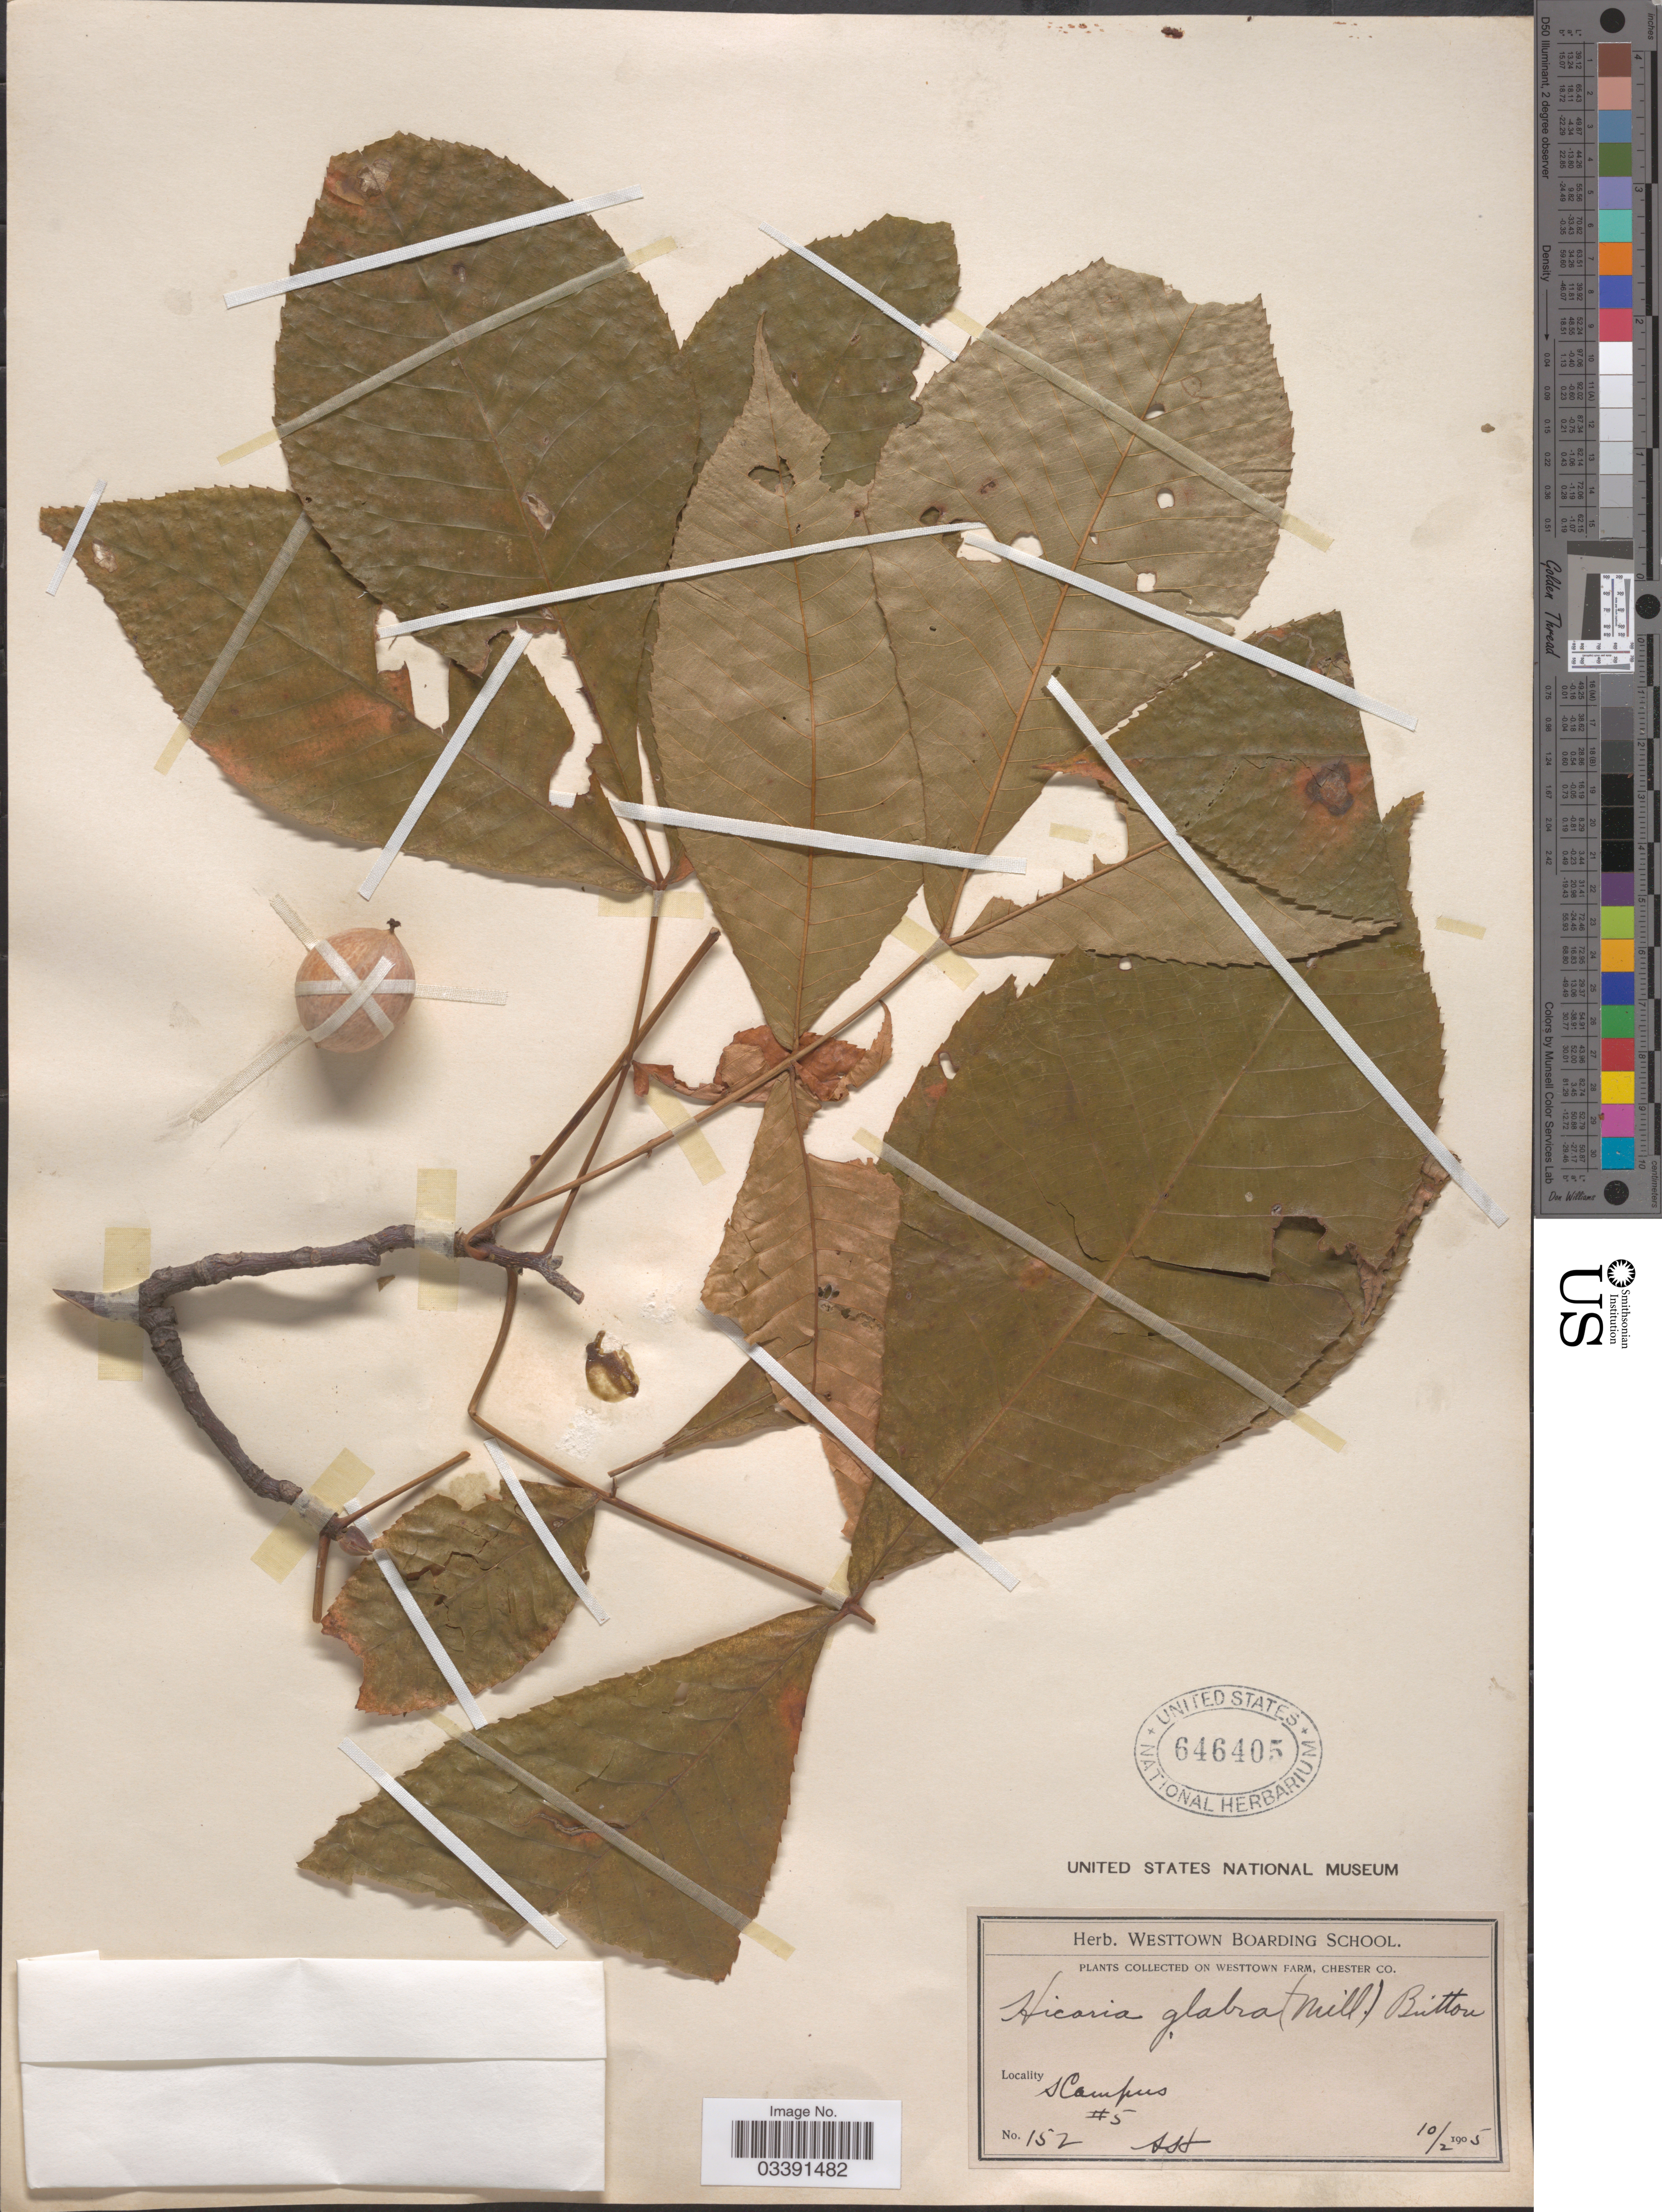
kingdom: Plantae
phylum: Tracheophyta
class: Magnoliopsida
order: Fagales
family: Juglandaceae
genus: Carya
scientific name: Carya glabra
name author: (Mill.) Sweet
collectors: A. H.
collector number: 152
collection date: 1905-10-02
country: United States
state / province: Pennsylvania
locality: On Westtown Farm, Chester Co. S. Campus #5.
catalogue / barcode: US 646405